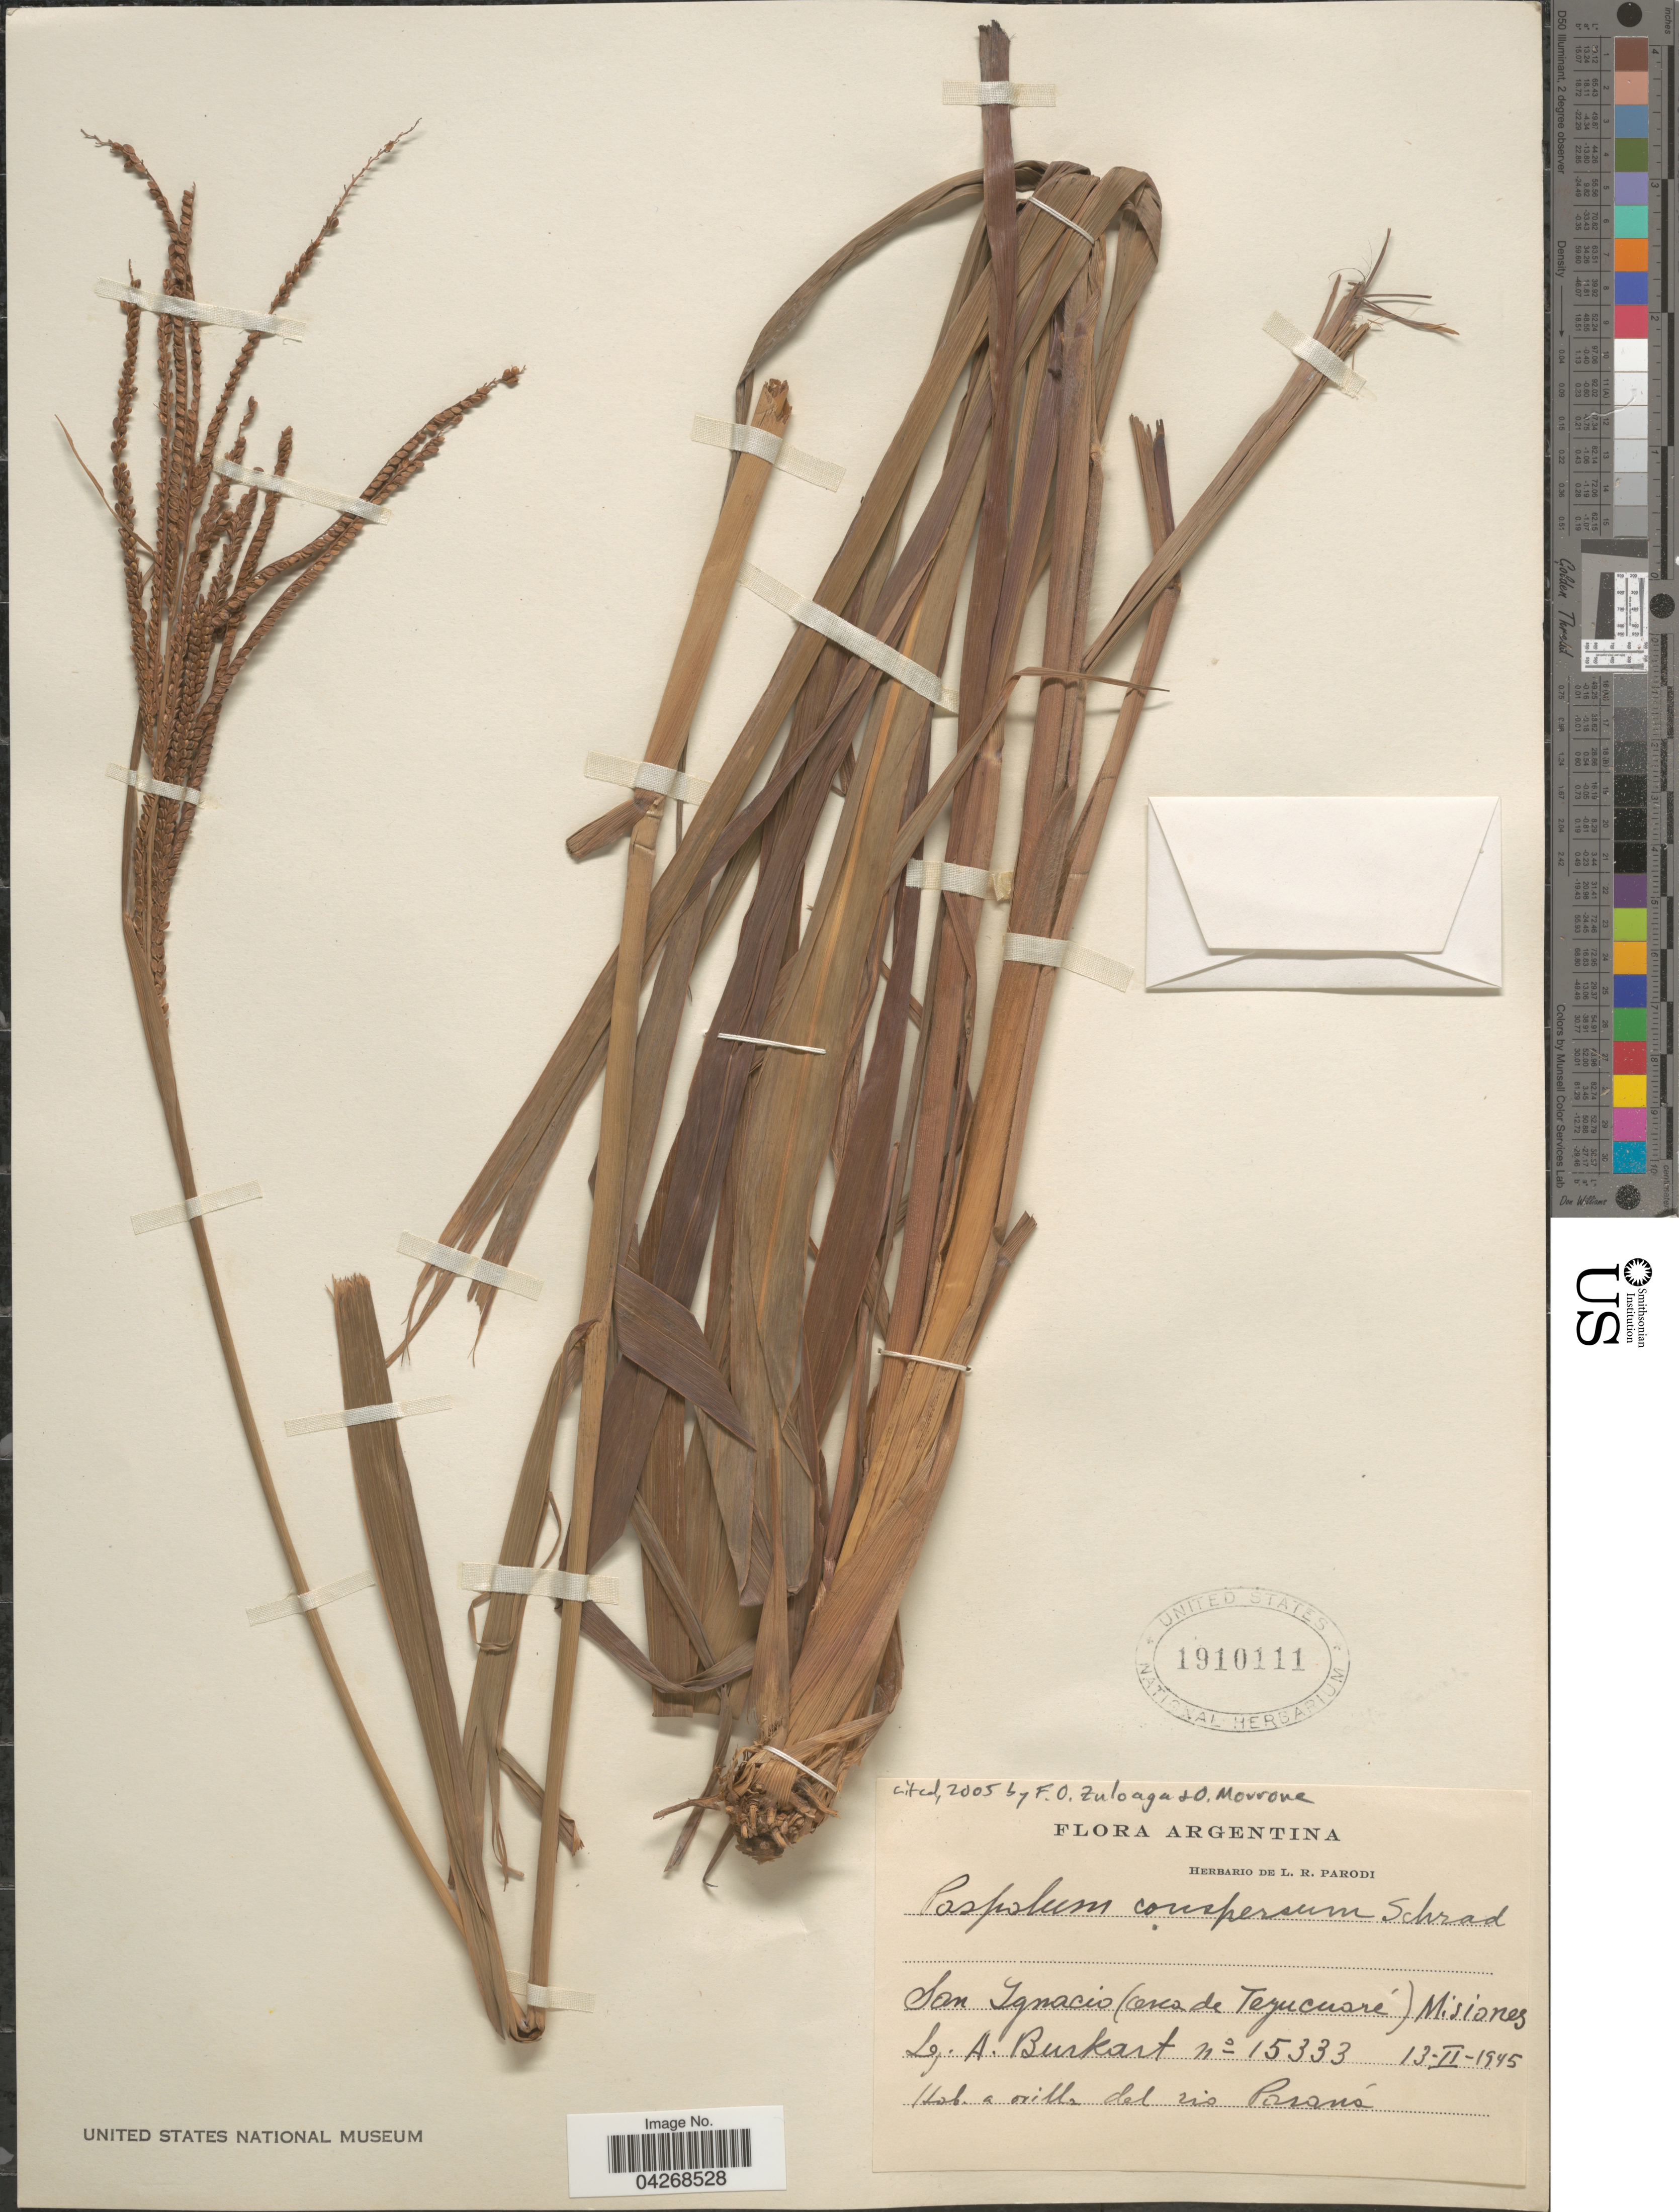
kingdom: Plantae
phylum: Tracheophyta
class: Liliopsida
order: Poales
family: Poaceae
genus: Paspalum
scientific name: Paspalum conspersum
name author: Schrad.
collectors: A. E. Burkart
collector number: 15333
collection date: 1945-02-13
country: Argentina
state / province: Misiones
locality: San Ignacio (cerca de Teyucuaré). A orilla del rio Paraná.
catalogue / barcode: US 1910111